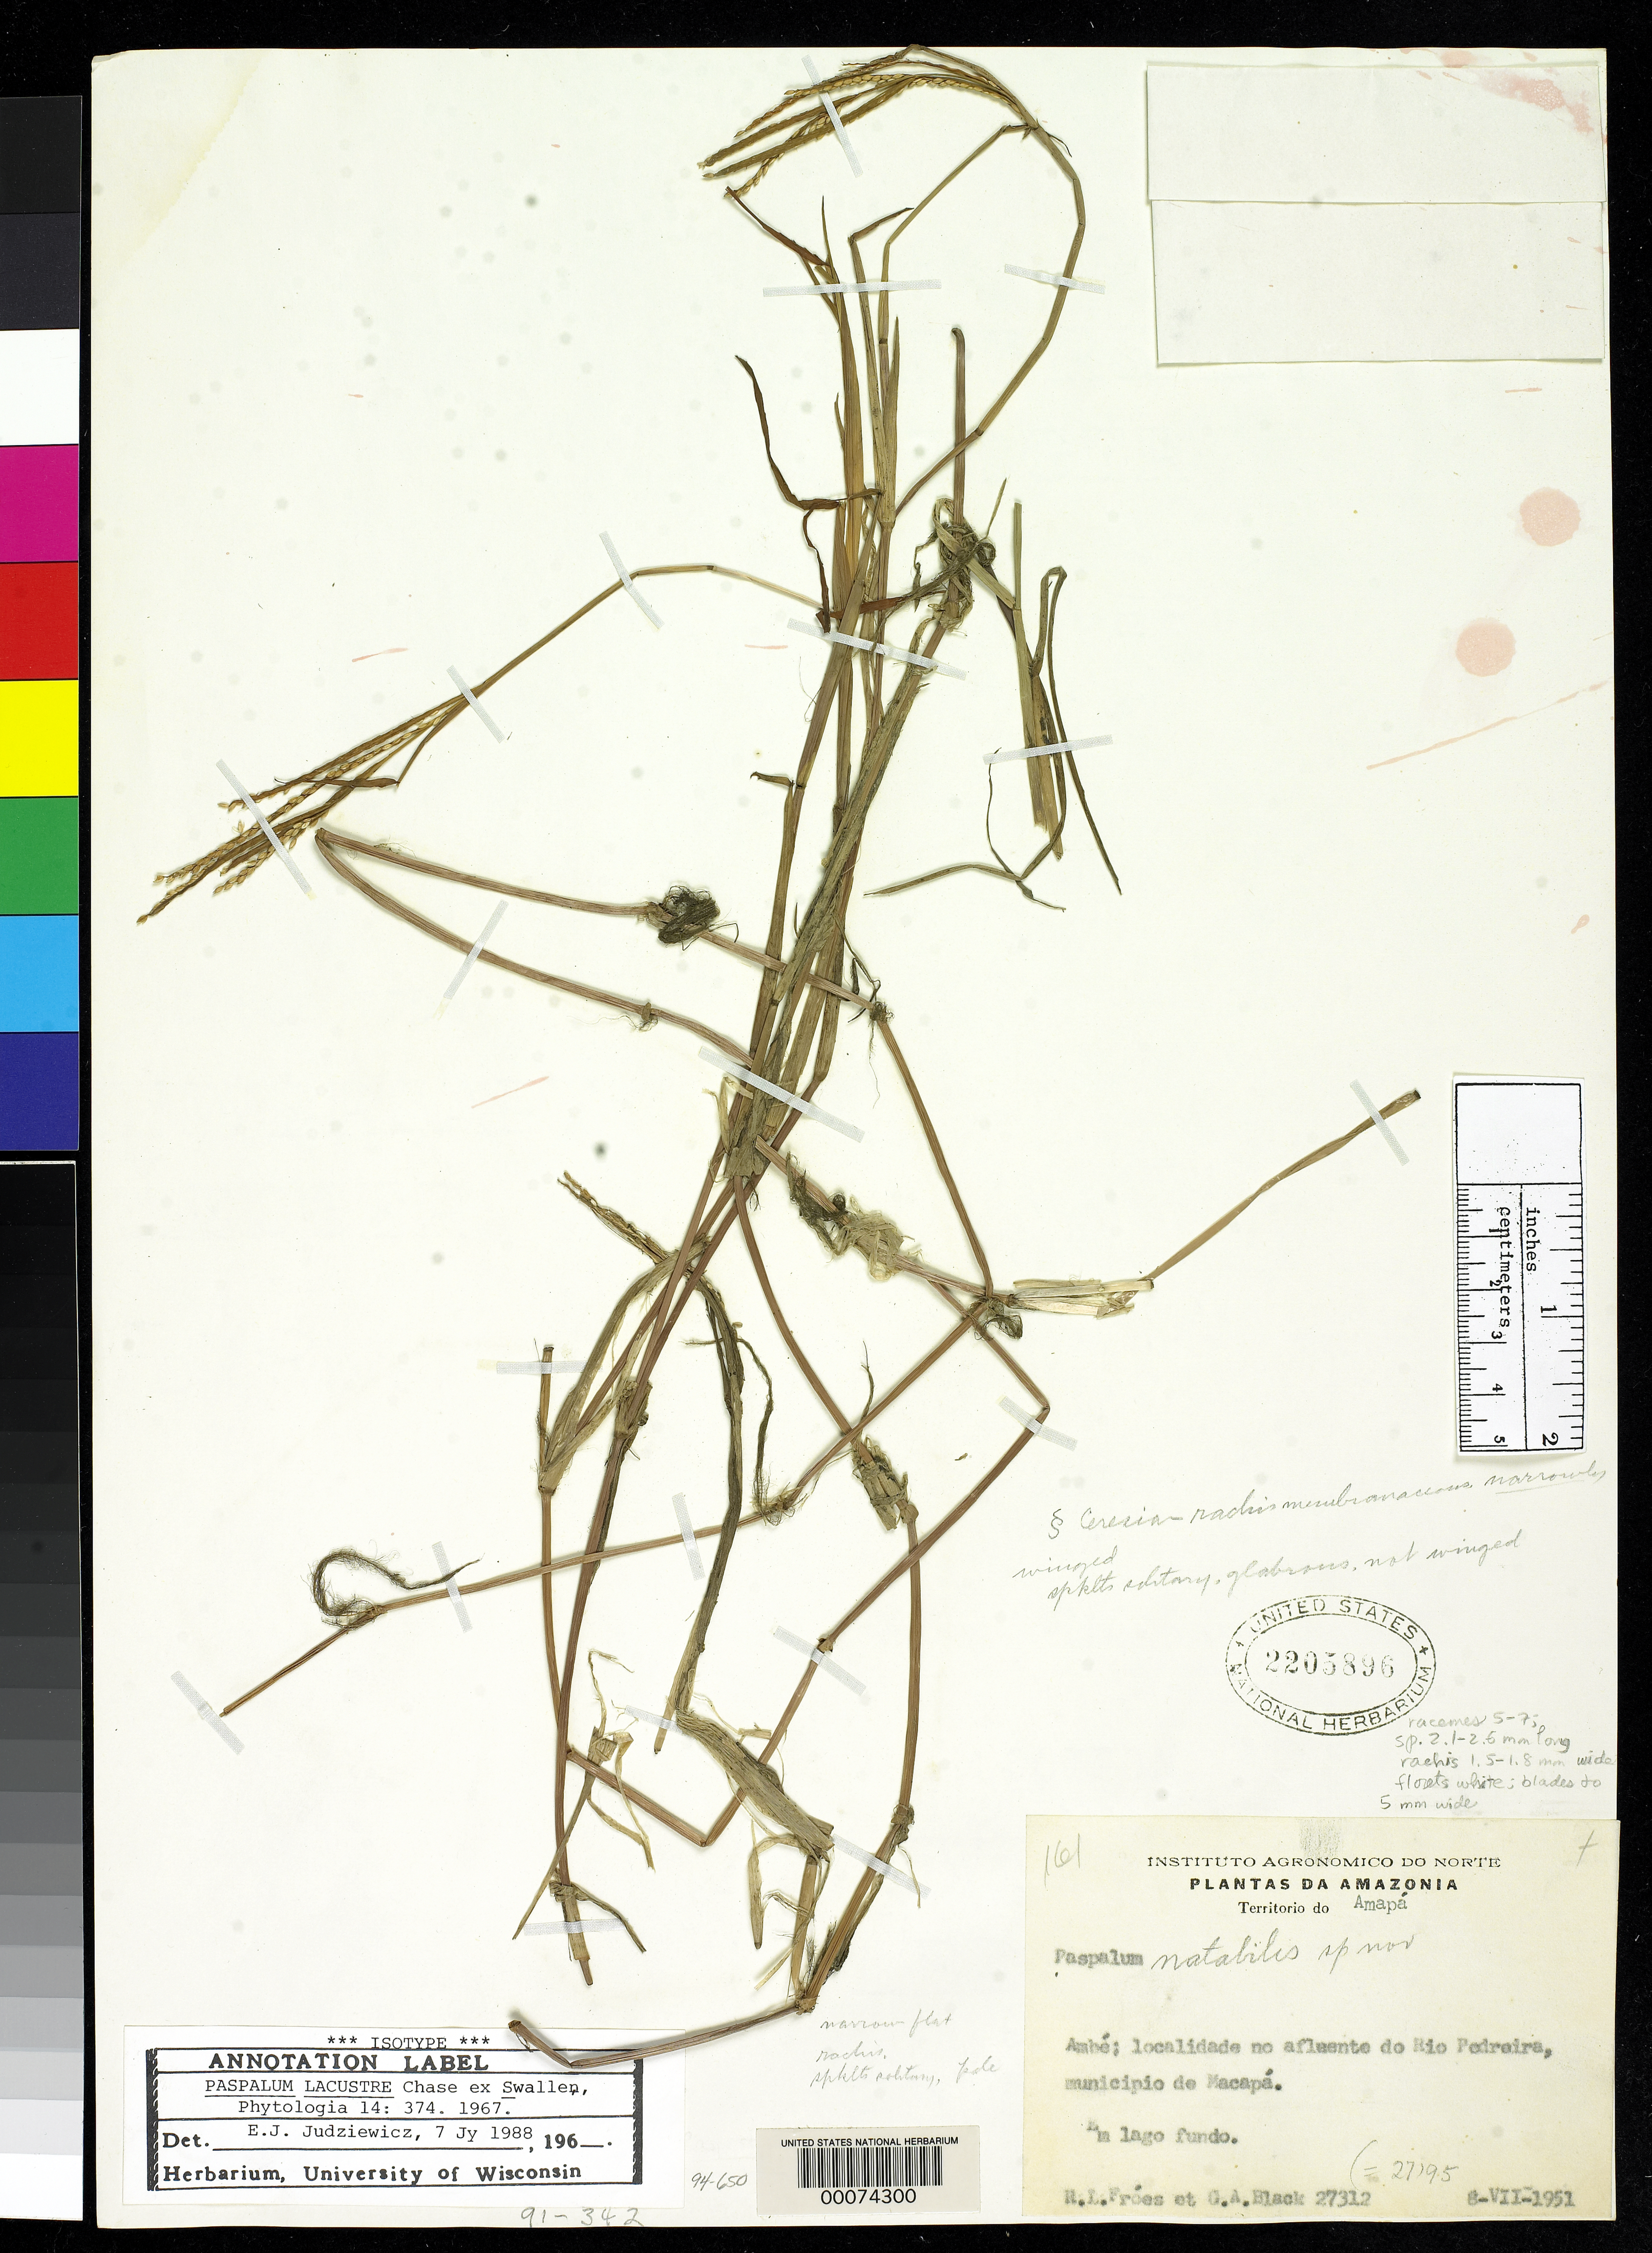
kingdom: Plantae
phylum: Tracheophyta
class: Liliopsida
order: Poales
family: Poaceae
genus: Paspalum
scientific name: Paspalum lacustre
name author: Chase ex Swallen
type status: Isotype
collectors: R. L. Fróes & G. A. Black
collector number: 27312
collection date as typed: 08 Jul 1951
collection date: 1951-07-08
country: Brazil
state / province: Amapá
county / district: Macapá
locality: Ambe, localidade no afluente do Rio Pedreira.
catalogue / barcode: US 2205896